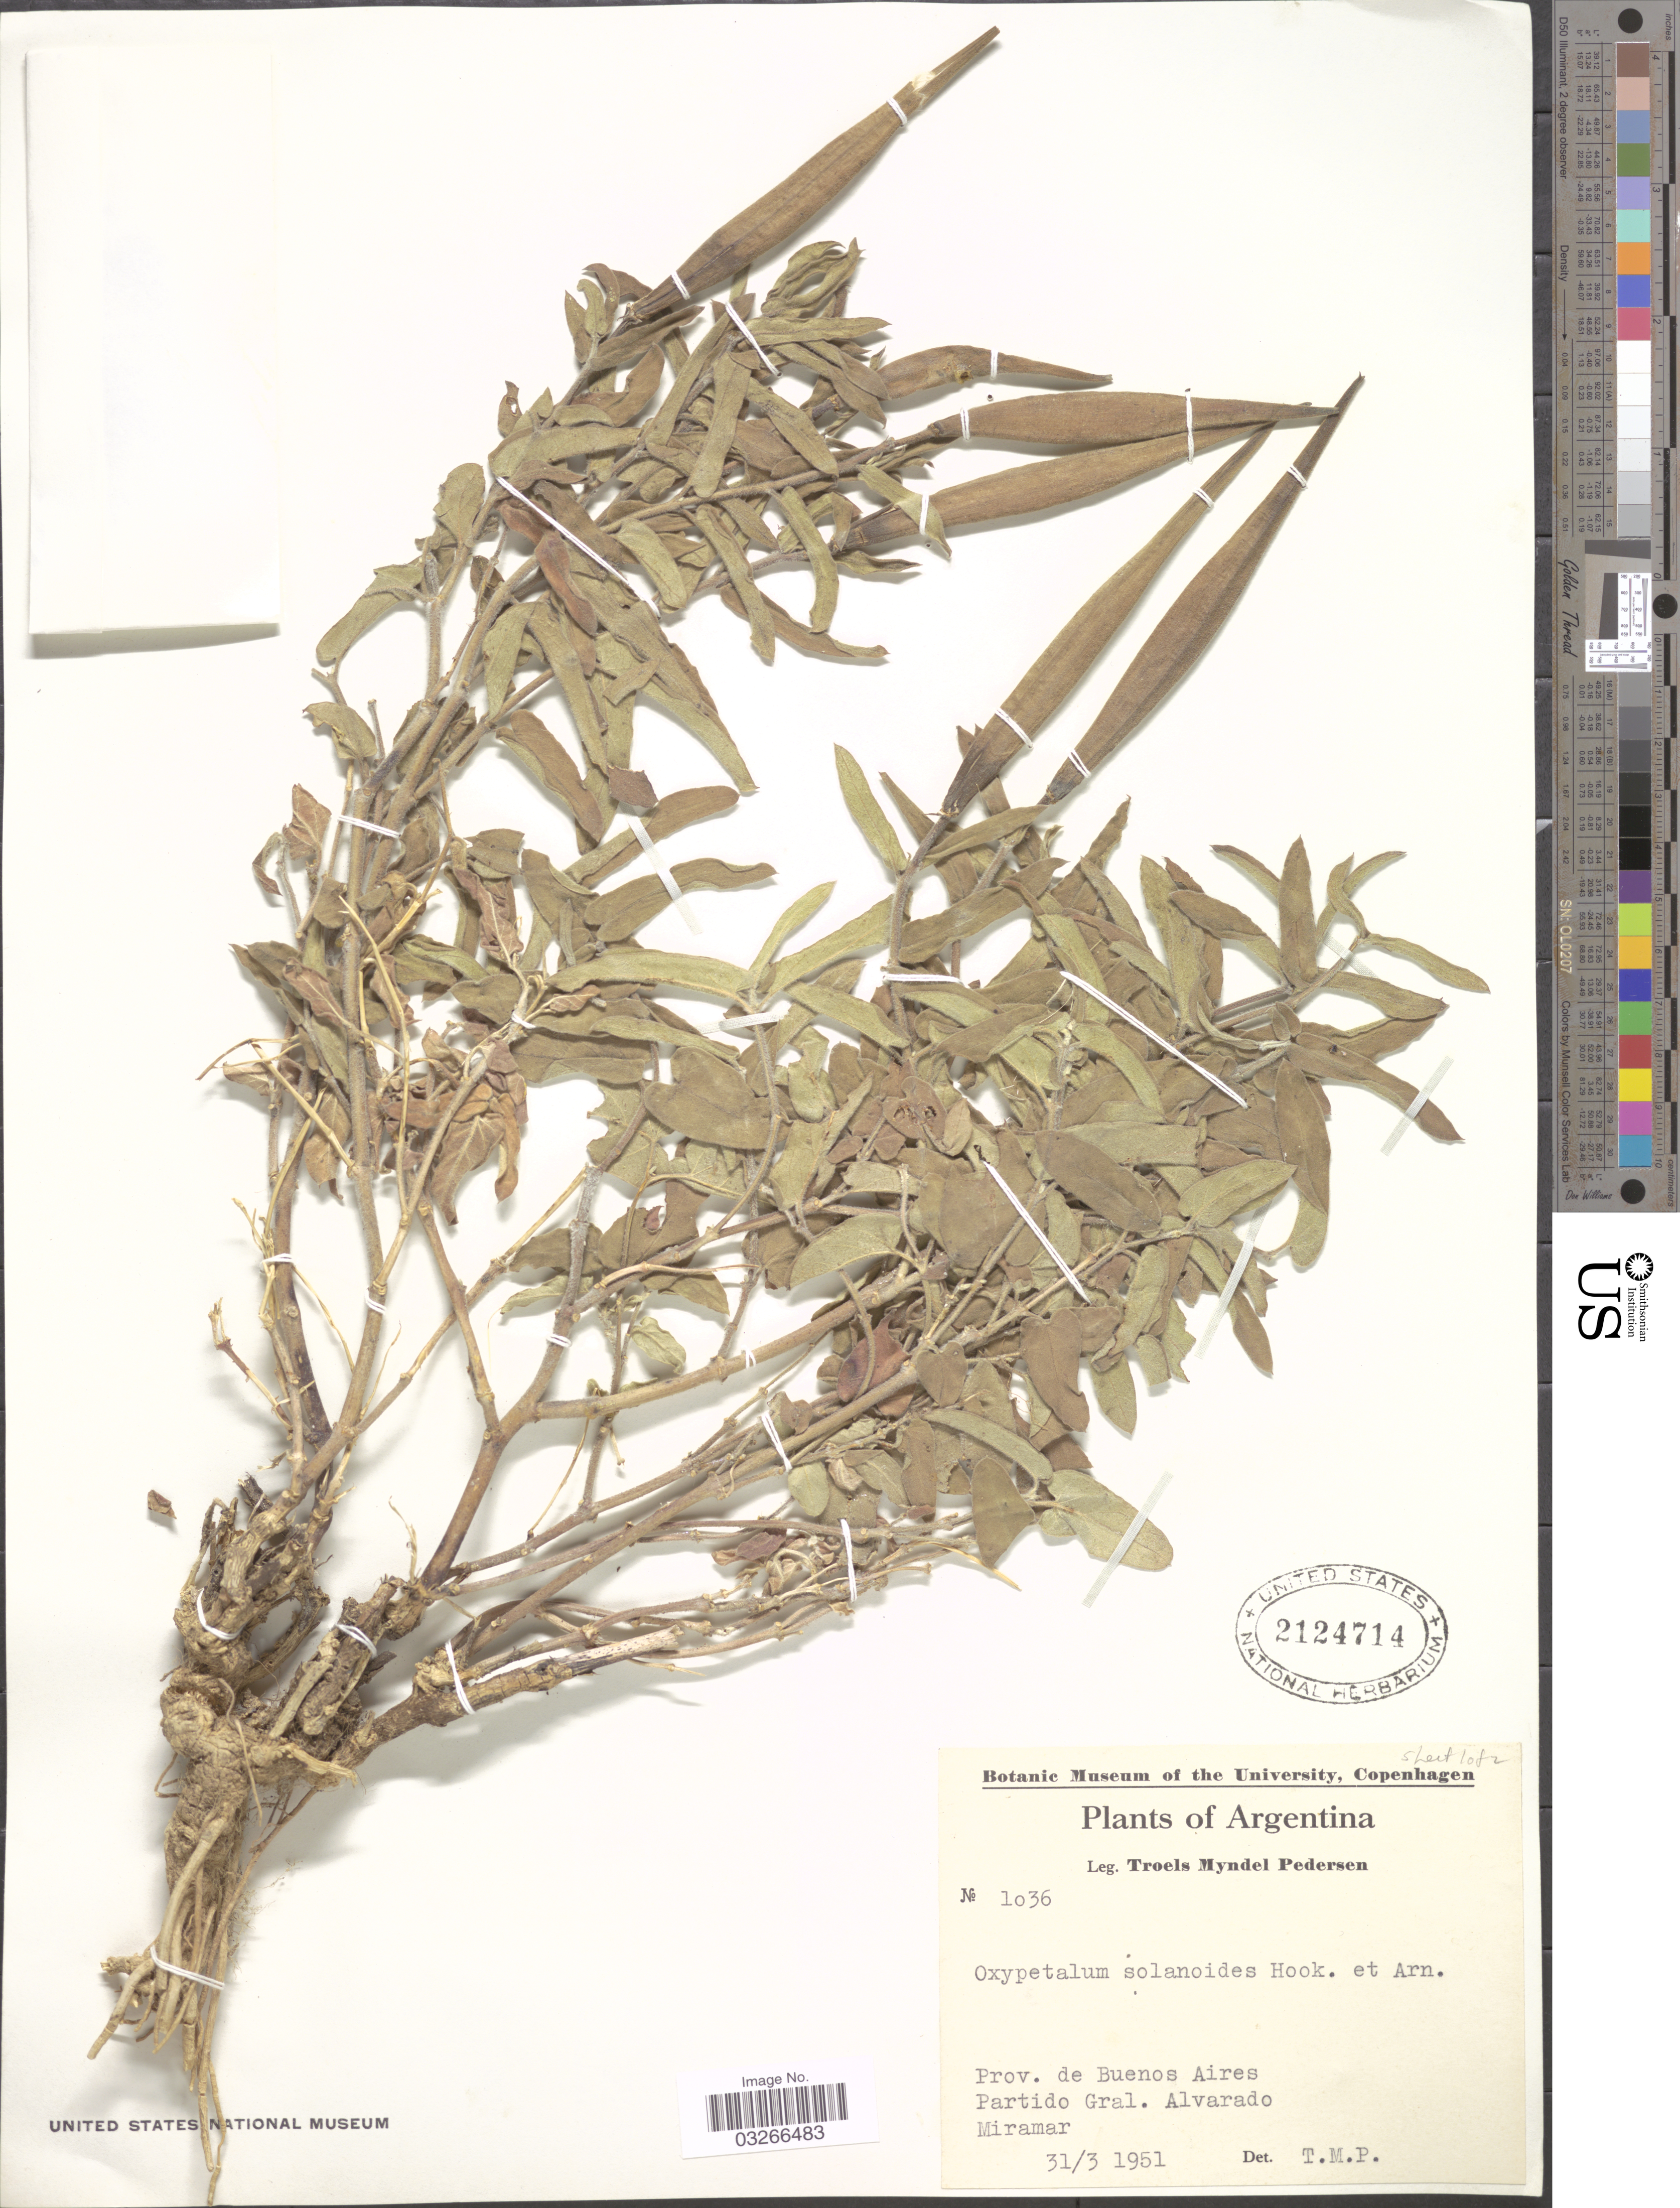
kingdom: Plantae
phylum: Tracheophyta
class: Magnoliopsida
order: Gentianales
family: Apocynaceae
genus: Oxypetalum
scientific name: Oxypetalum solanoides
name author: Hook. & Arn.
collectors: T. Pederson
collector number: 1036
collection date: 1951-03-31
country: Argentina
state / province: Buenos Aires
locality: Prov. de Buenos Aires, Partido Gral. Alvarado, Miramar.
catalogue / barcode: US 2124714